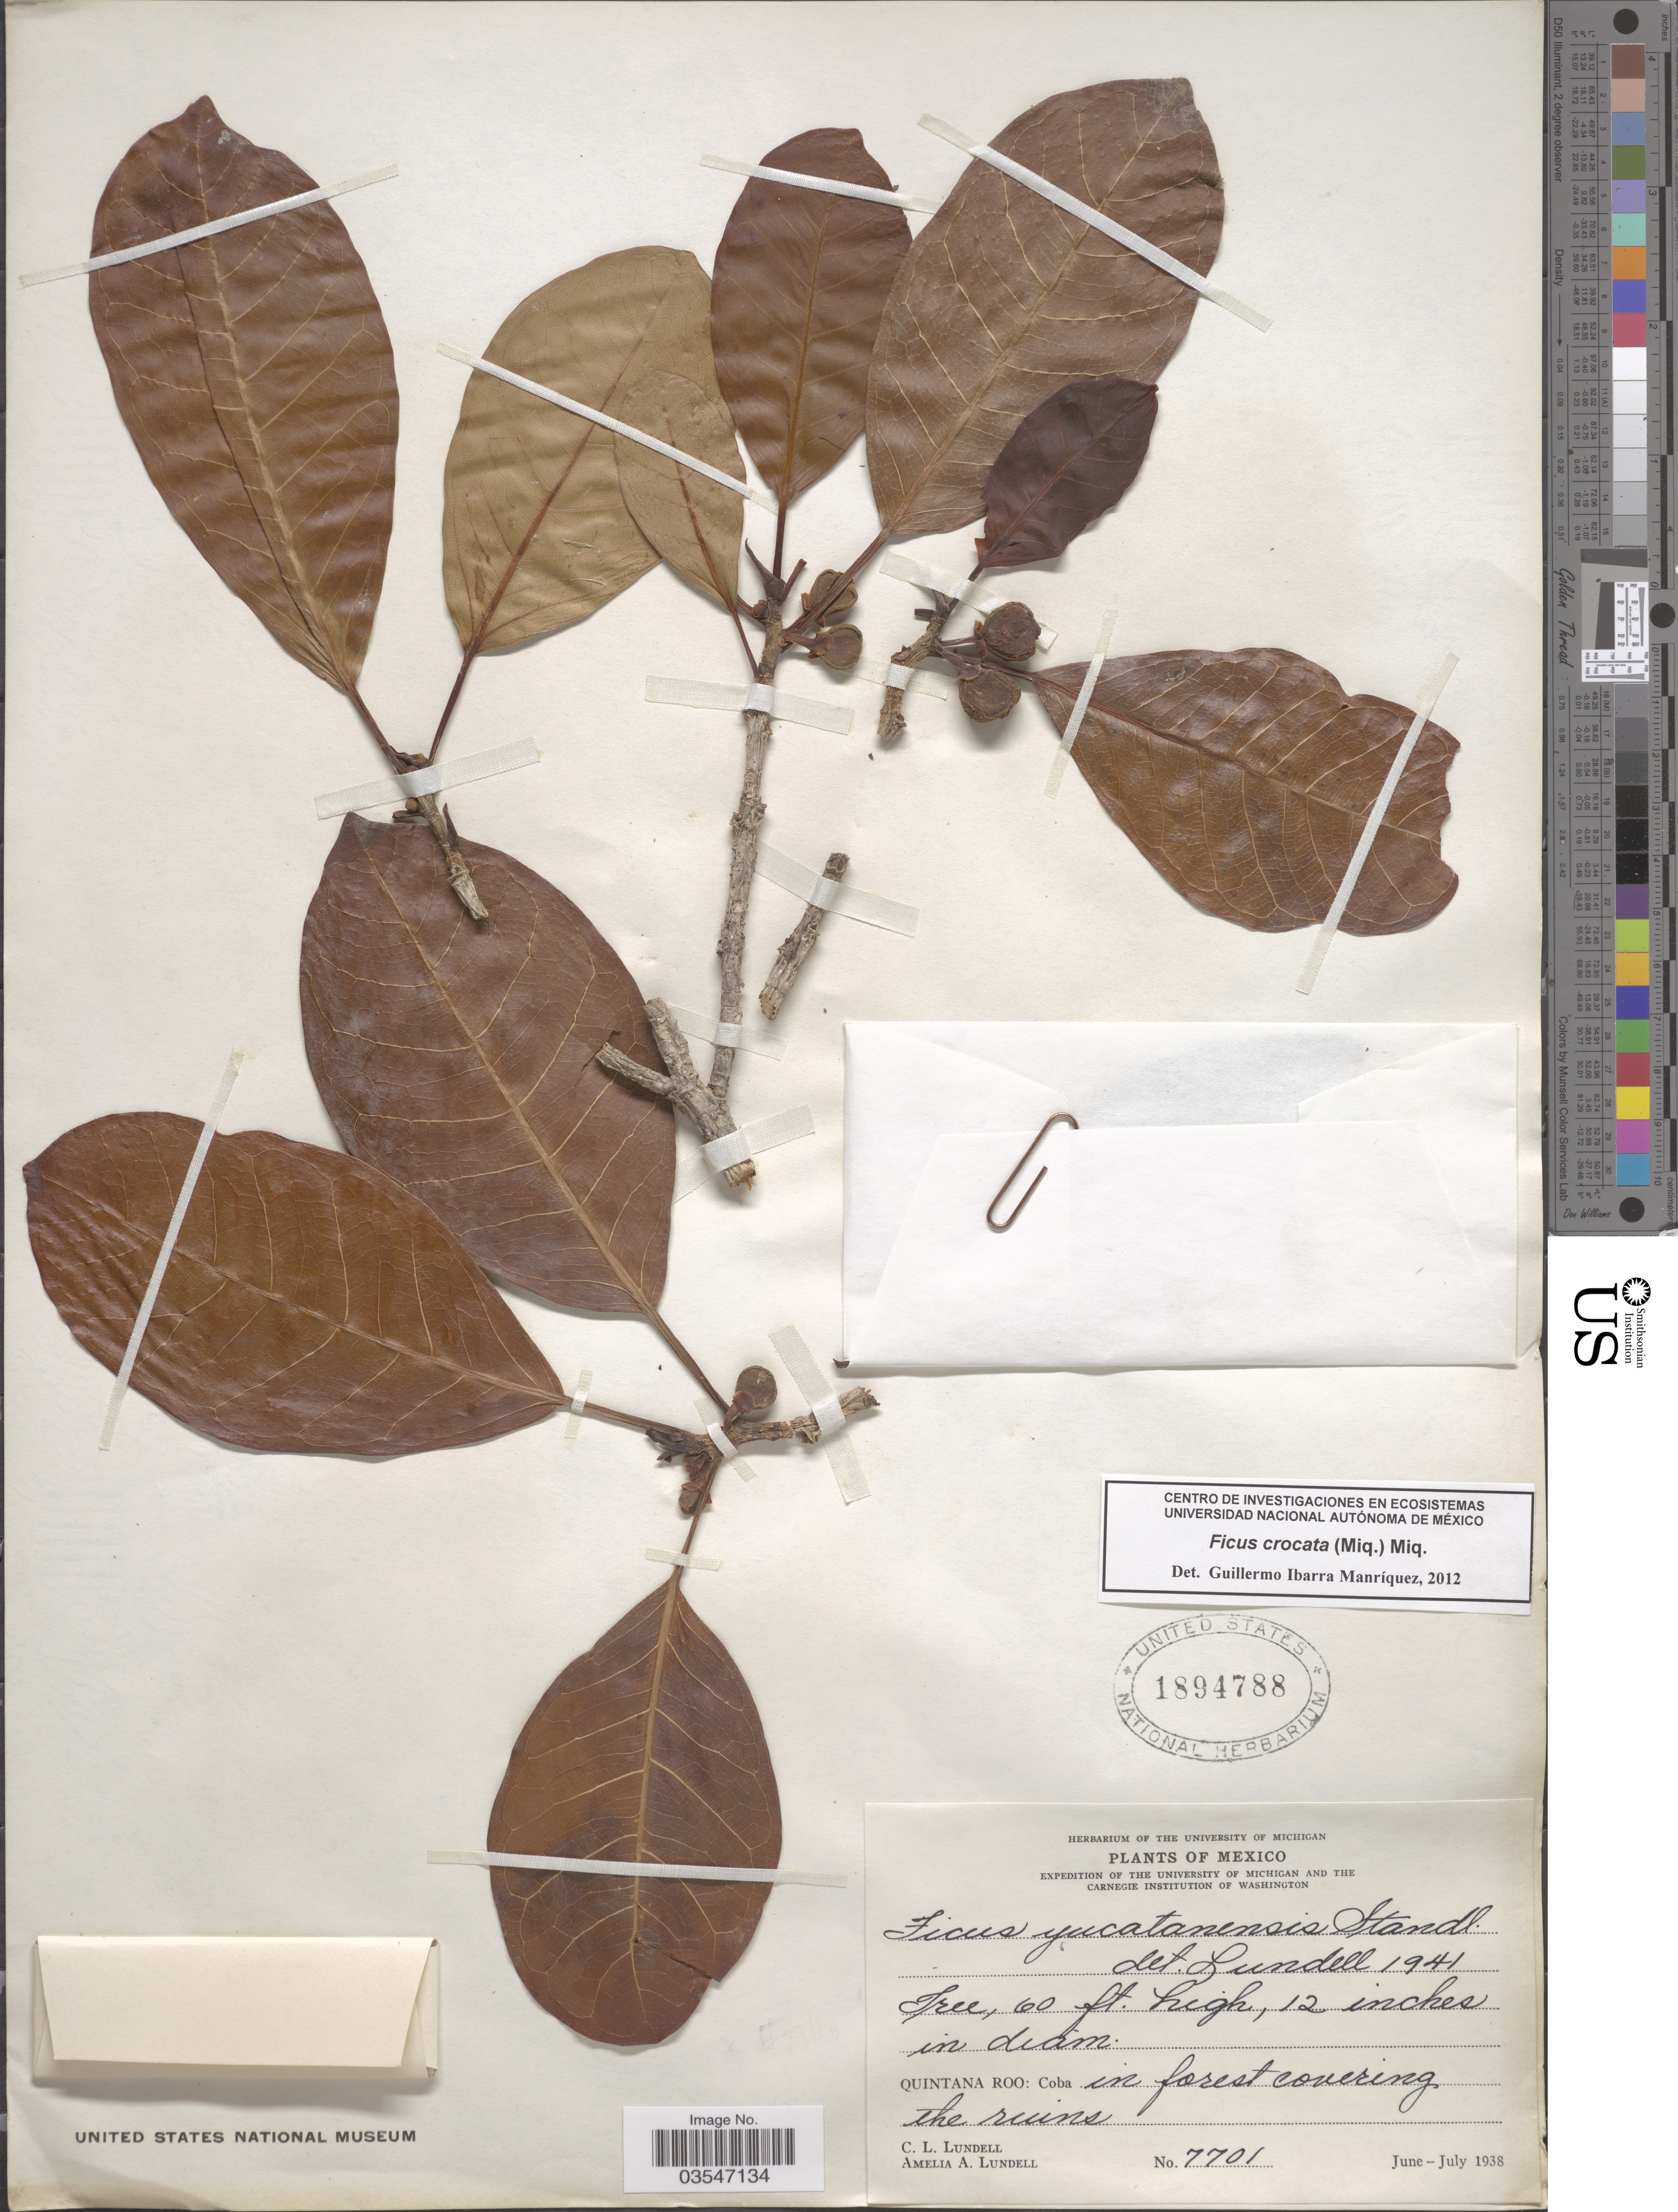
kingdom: Plantae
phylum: Tracheophyta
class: Magnoliopsida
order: Rosales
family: Moraceae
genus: Ficus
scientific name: Ficus crocata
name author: (Miq.) Miq.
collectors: C. L. Lundell & A. A. Lundell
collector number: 7701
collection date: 1938-06/1938-07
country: Mexico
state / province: Quintana Roo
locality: Quintana Roo: Coba in forest covering the ruins.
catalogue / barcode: US 1894788